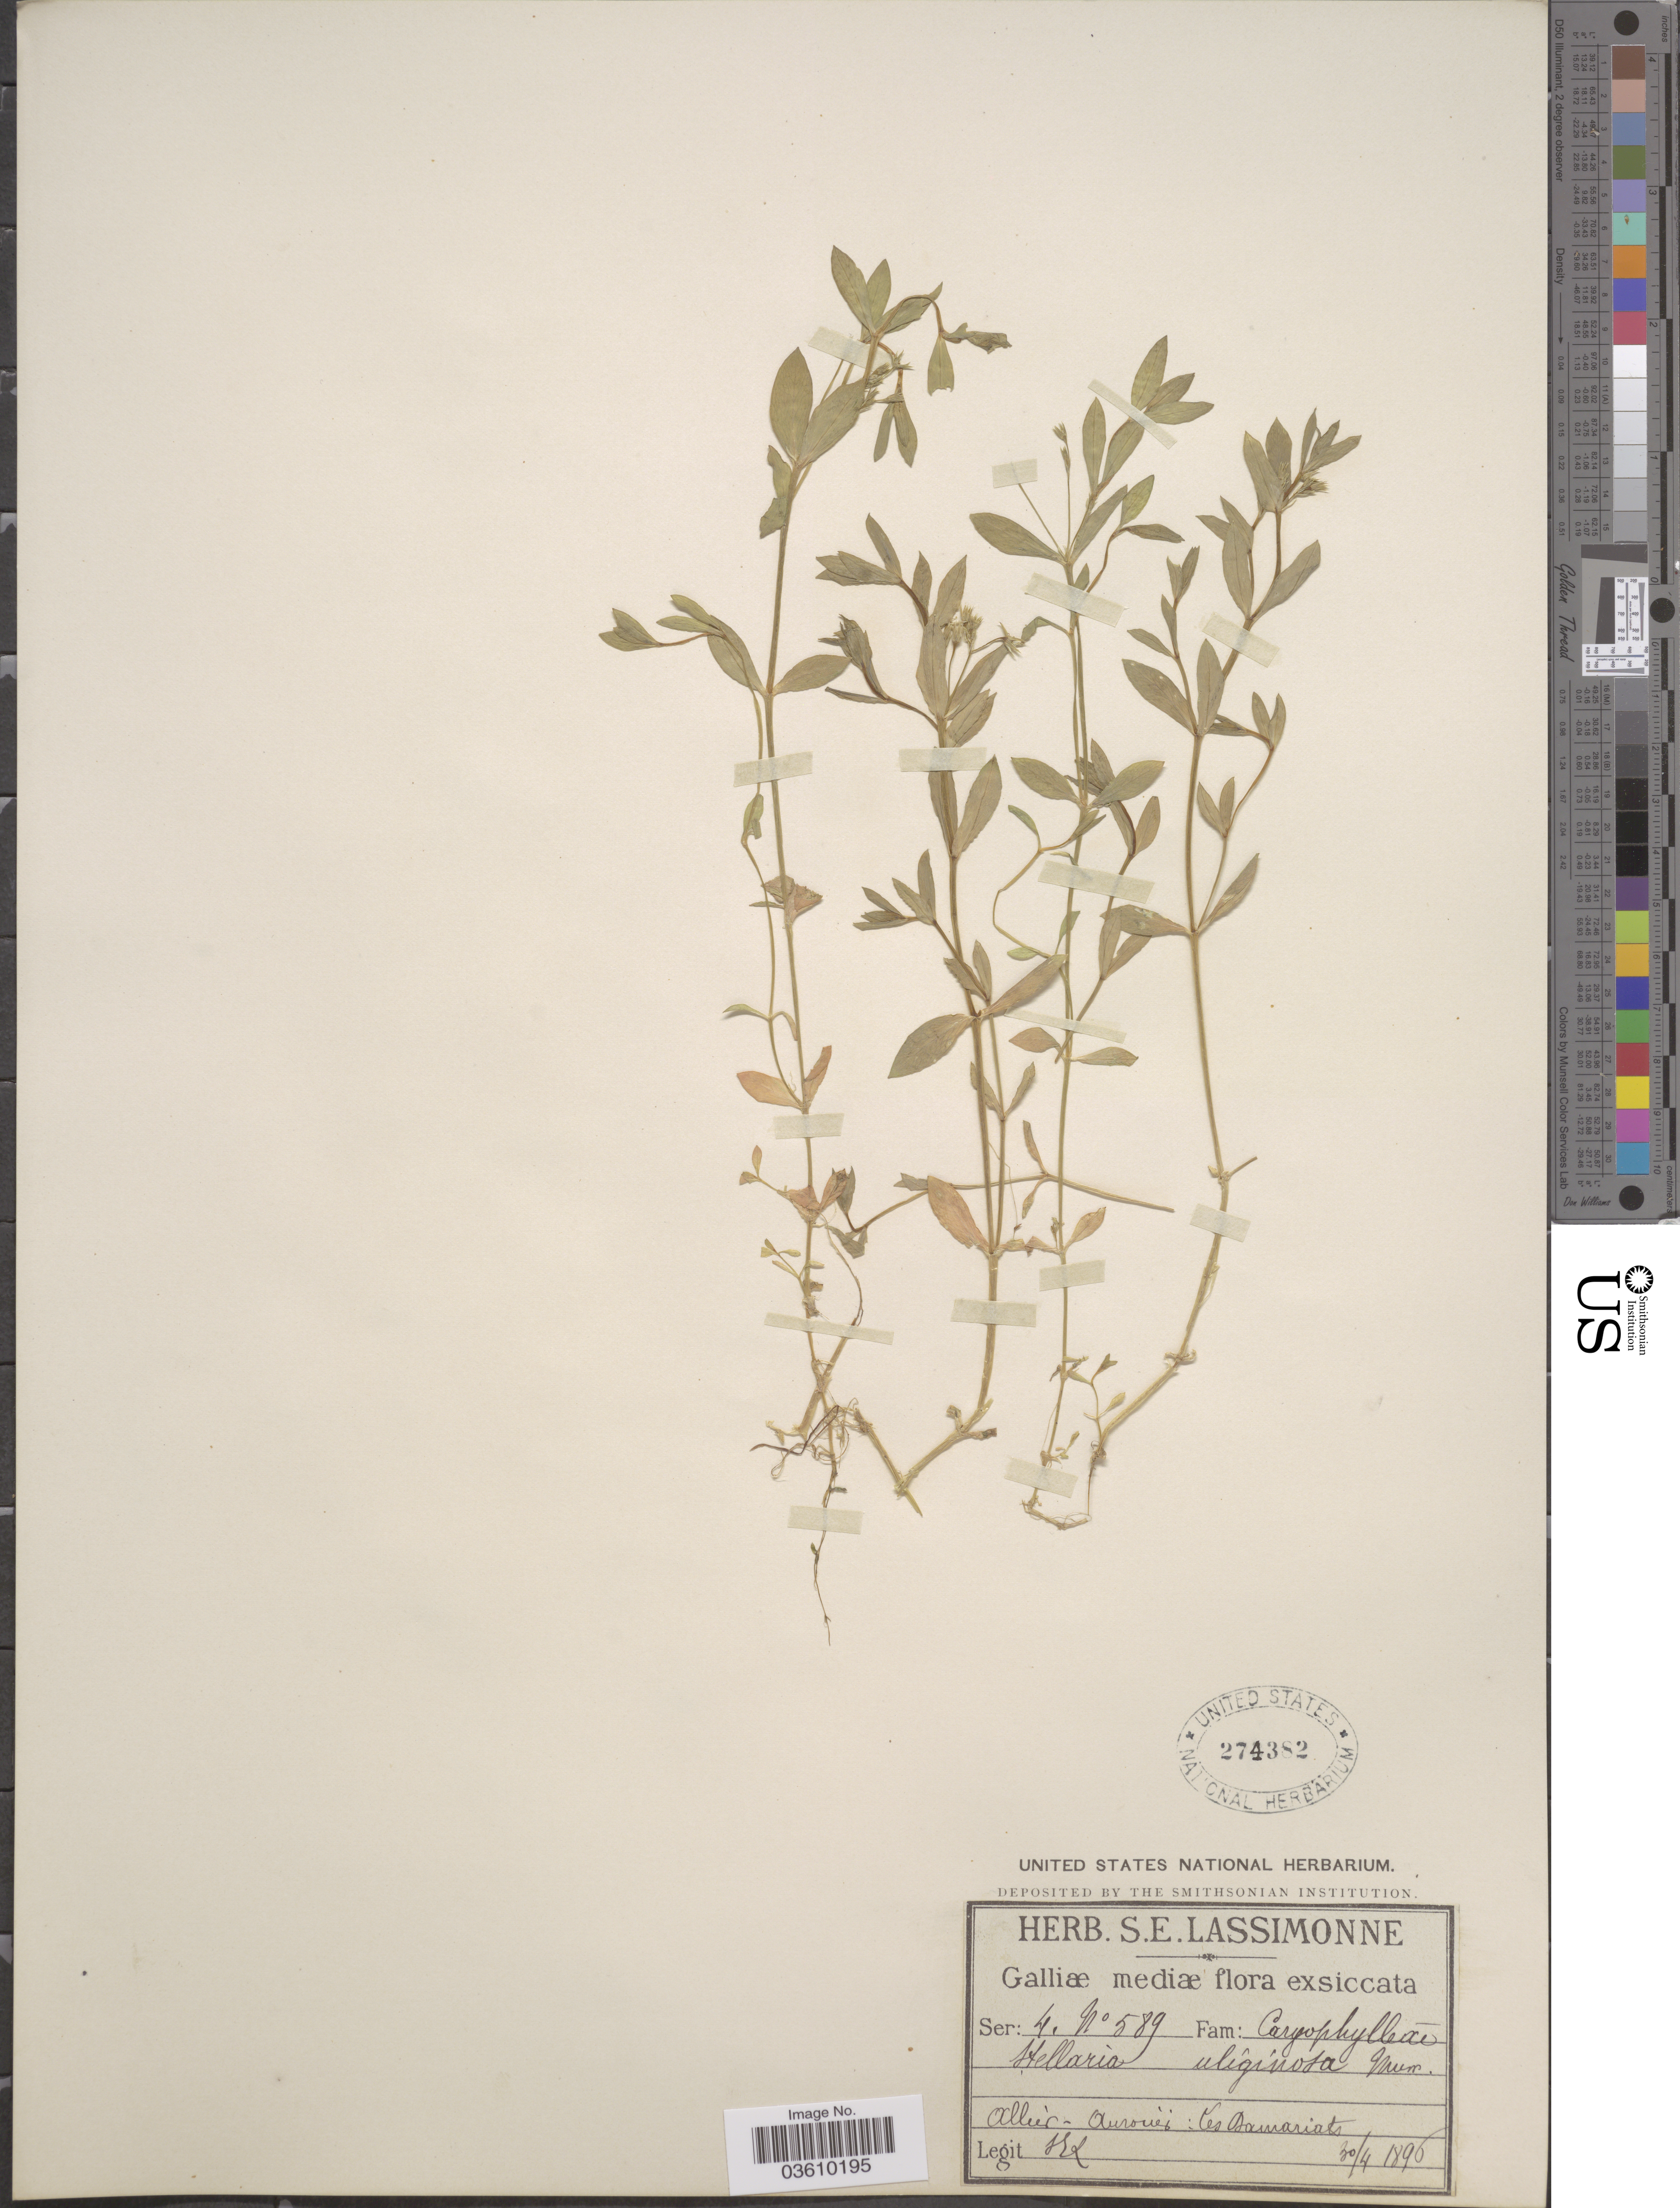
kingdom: Plantae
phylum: Tracheophyta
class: Magnoliopsida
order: Caryophyllales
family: Caryophyllaceae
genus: Stellaria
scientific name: Stellaria stricta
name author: Richardson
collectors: S. Lassimonne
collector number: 589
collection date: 1896-04-30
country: France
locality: Galliæ mediæ. Allier - Aurouer: Les Damariats.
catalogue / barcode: US 274382